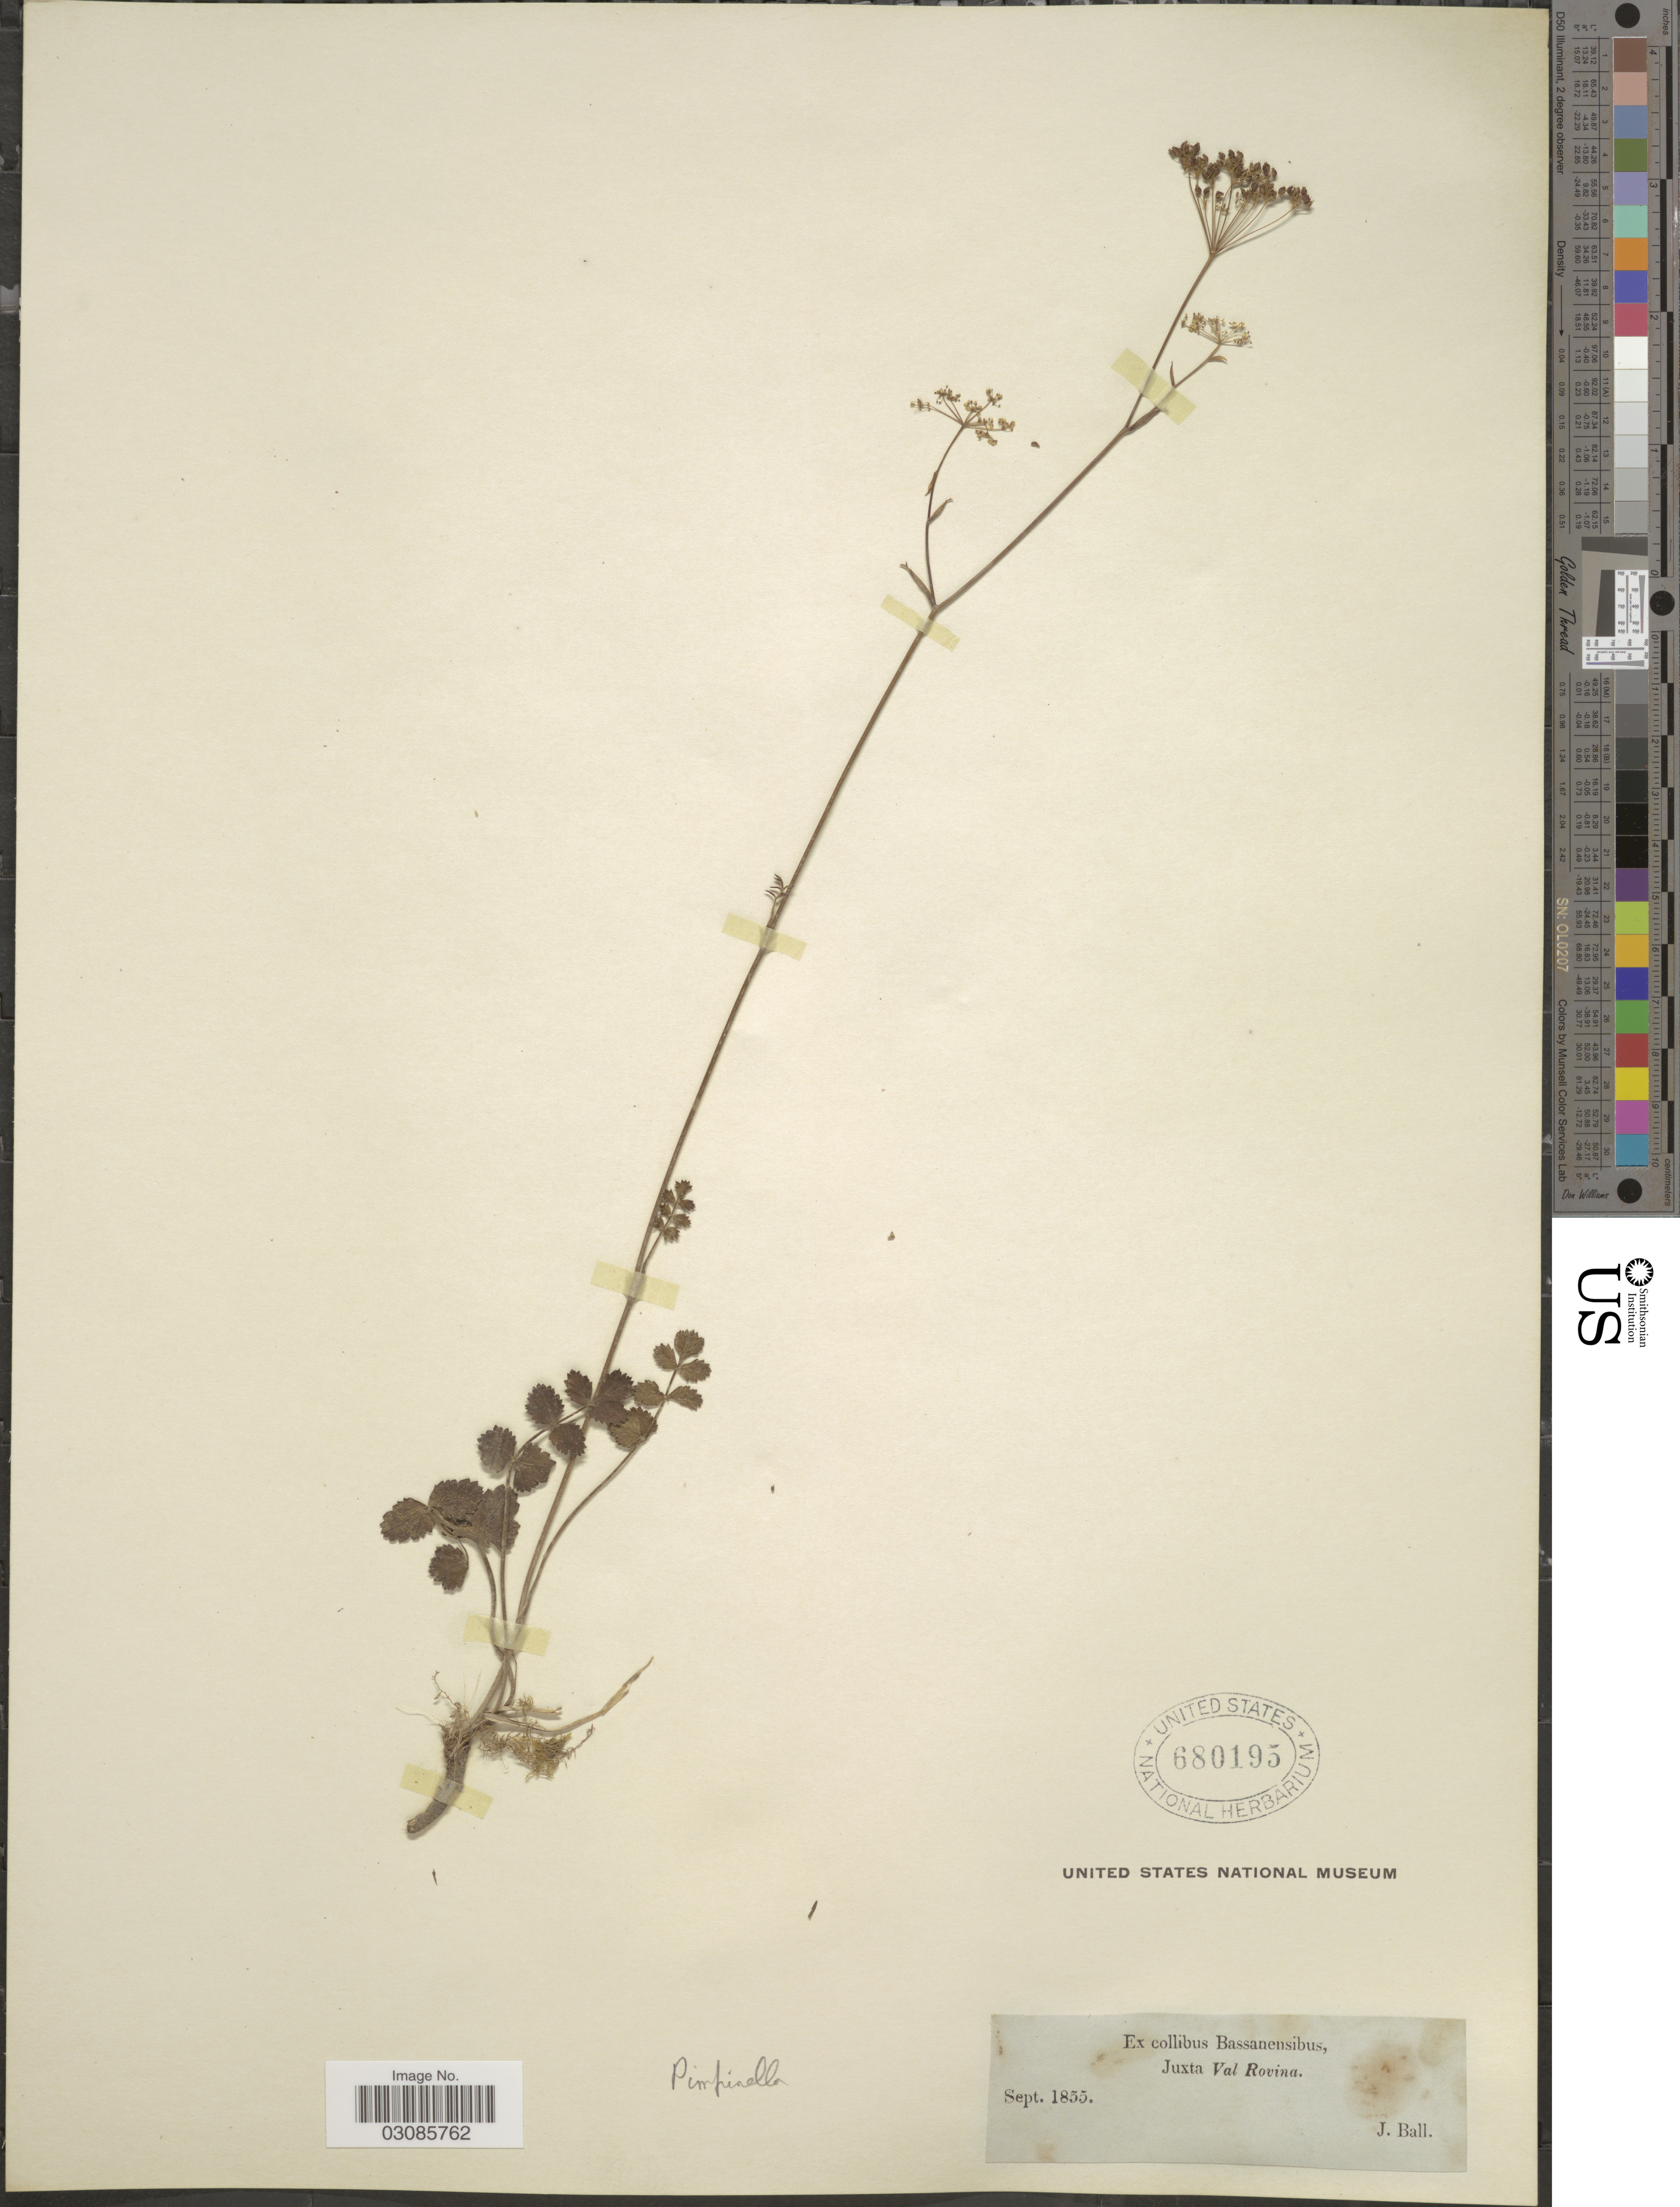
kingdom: Plantae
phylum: Tracheophyta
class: Magnoliopsida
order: Apiales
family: Apiaceae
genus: Pimpinella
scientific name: Pimpinella sp.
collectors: J. Ball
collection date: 1855-09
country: Italy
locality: Ex collibus Bassanensibus, Juxta Val Rovina.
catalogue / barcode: US 680195